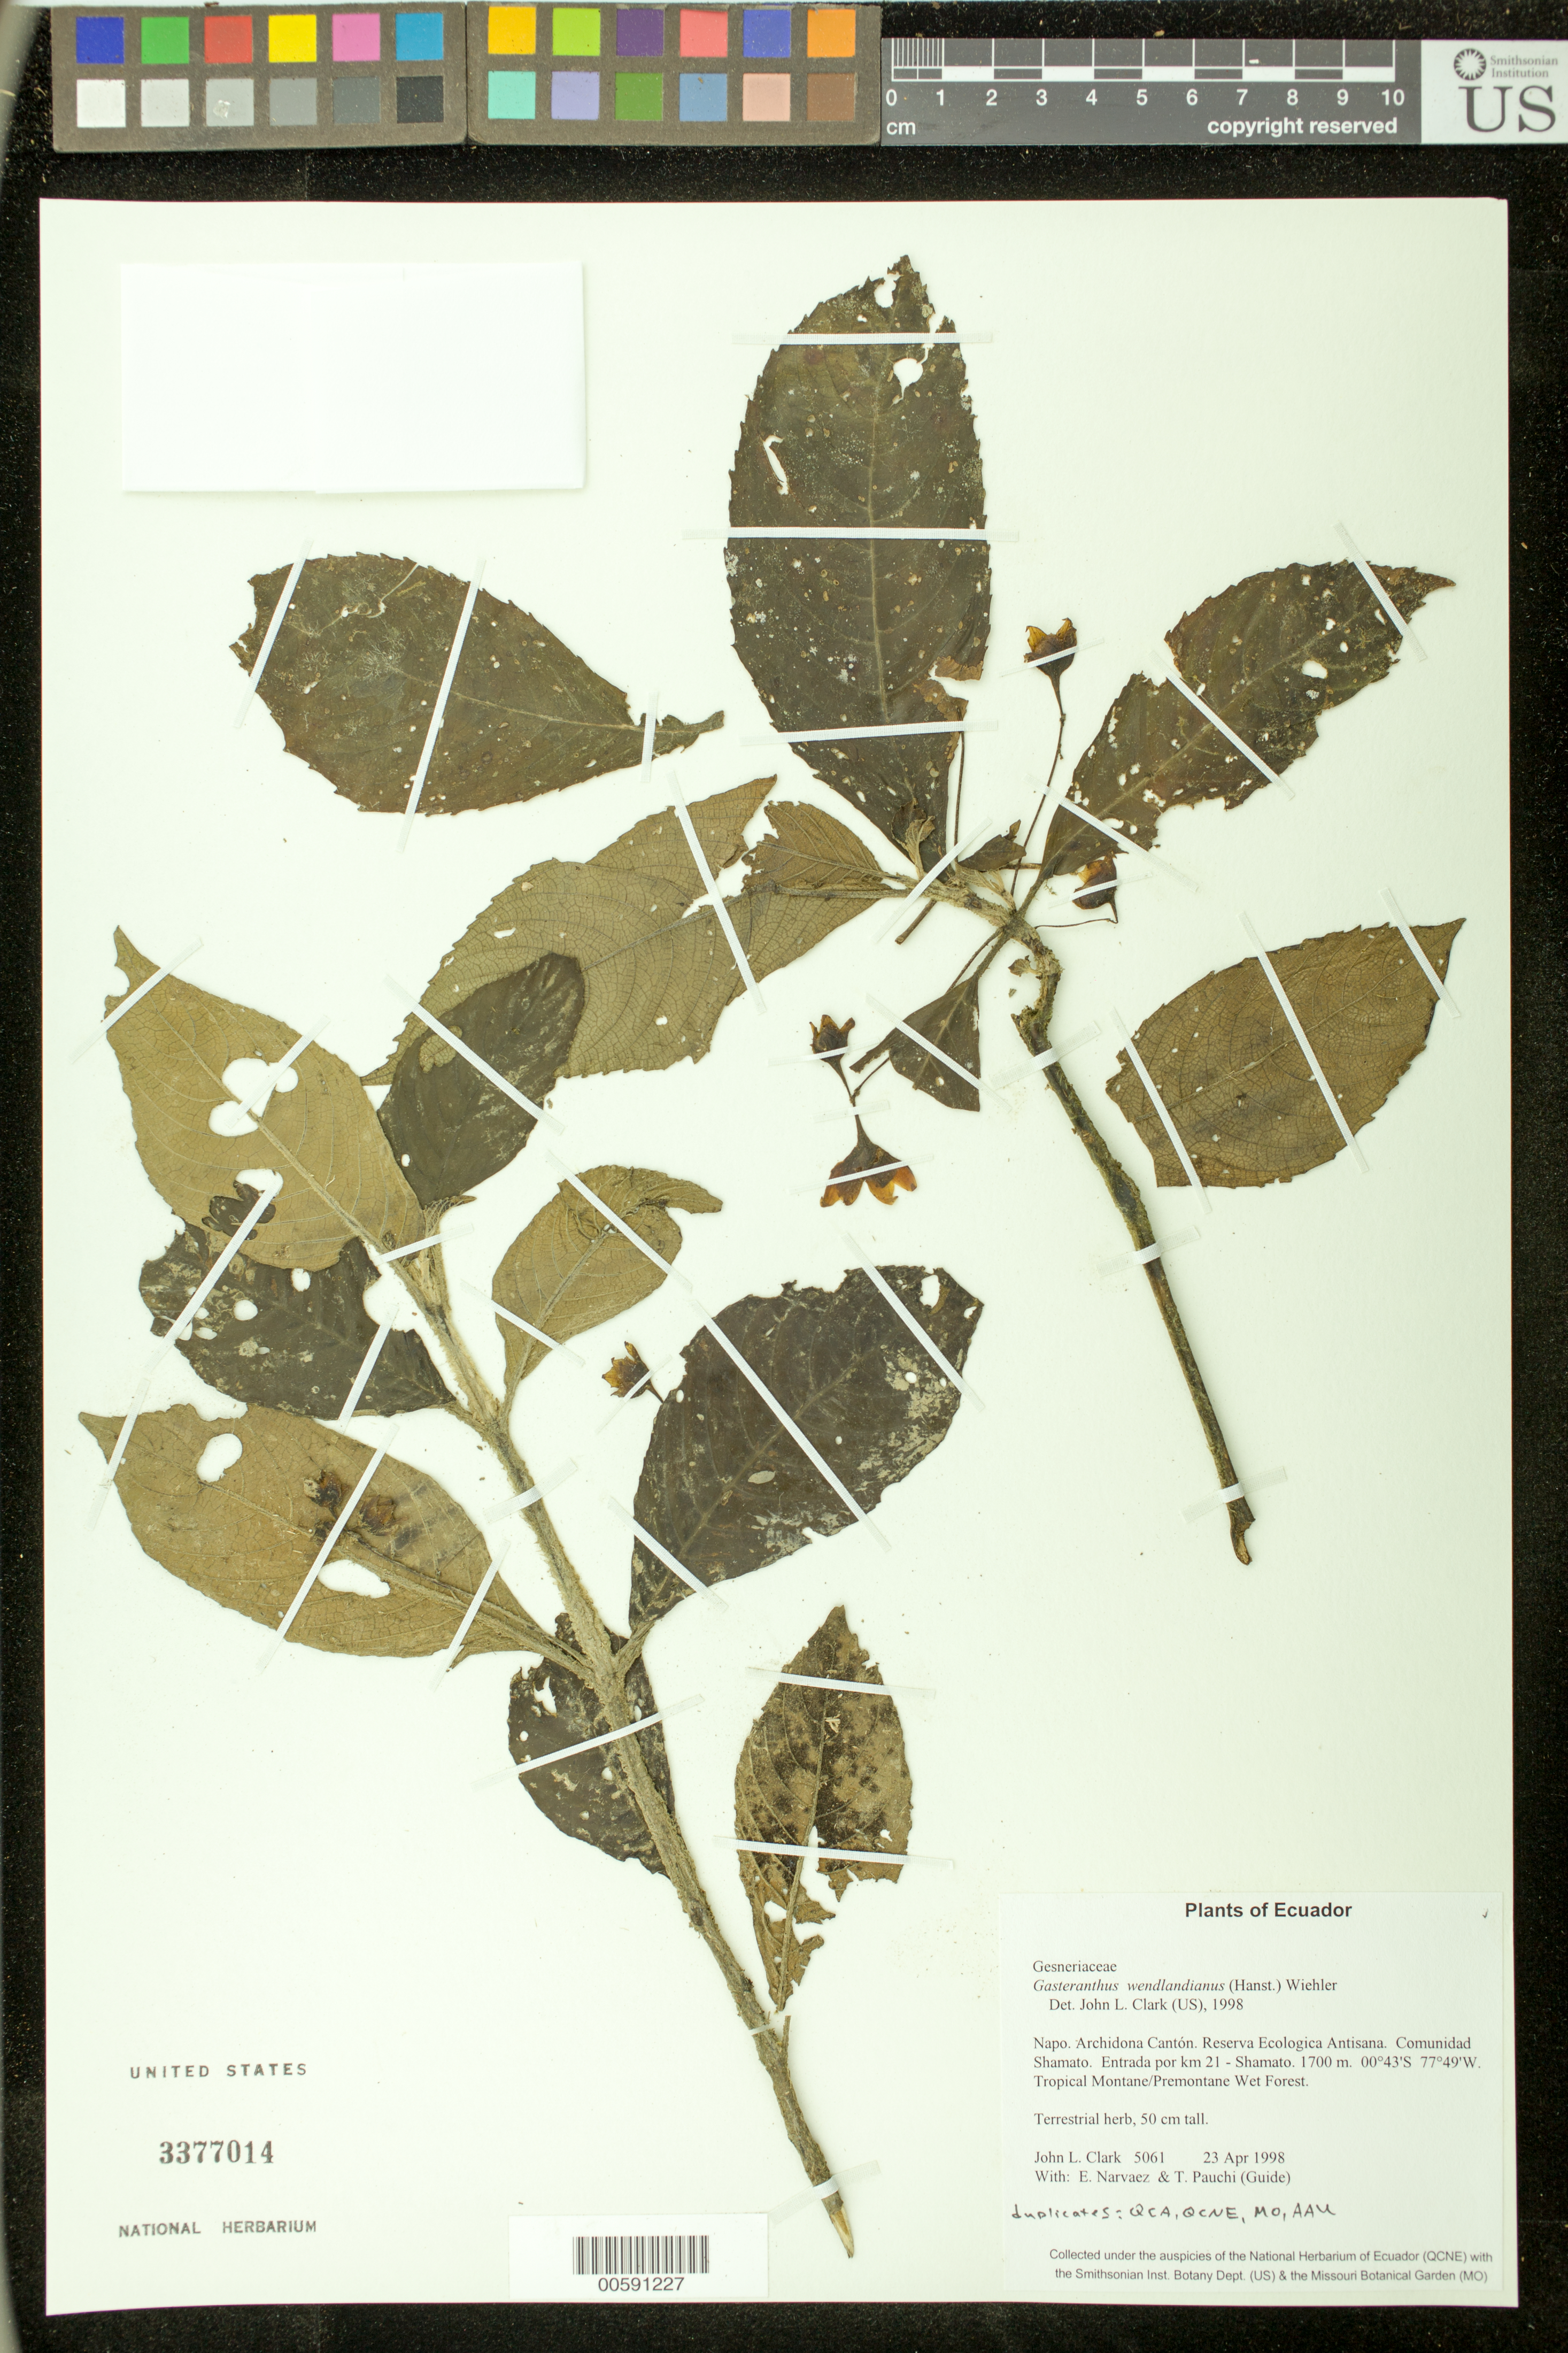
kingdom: Plantae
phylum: Tracheophyta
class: Magnoliopsida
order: Lamiales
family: Gesneriaceae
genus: Gasteranthus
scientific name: Gasteranthus wendlandianus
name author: (Hanst.) Wiehler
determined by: Clark, J. L., (SEL), The Marie Selby Botanical Garden (UNITED STATES)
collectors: J. L. Clark, E. Narváez & T. Pauchi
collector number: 5061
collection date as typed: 23 Apr 1998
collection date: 1998-04-23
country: Ecuador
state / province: Napo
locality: Archidona Cantón. Reserva Ecologica Antisana. Comunidad Shamato. Entrada por km 21 - Shamato.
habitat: Tropical Montane/Premontane Wet Forest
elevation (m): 1700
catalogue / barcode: US 3377014